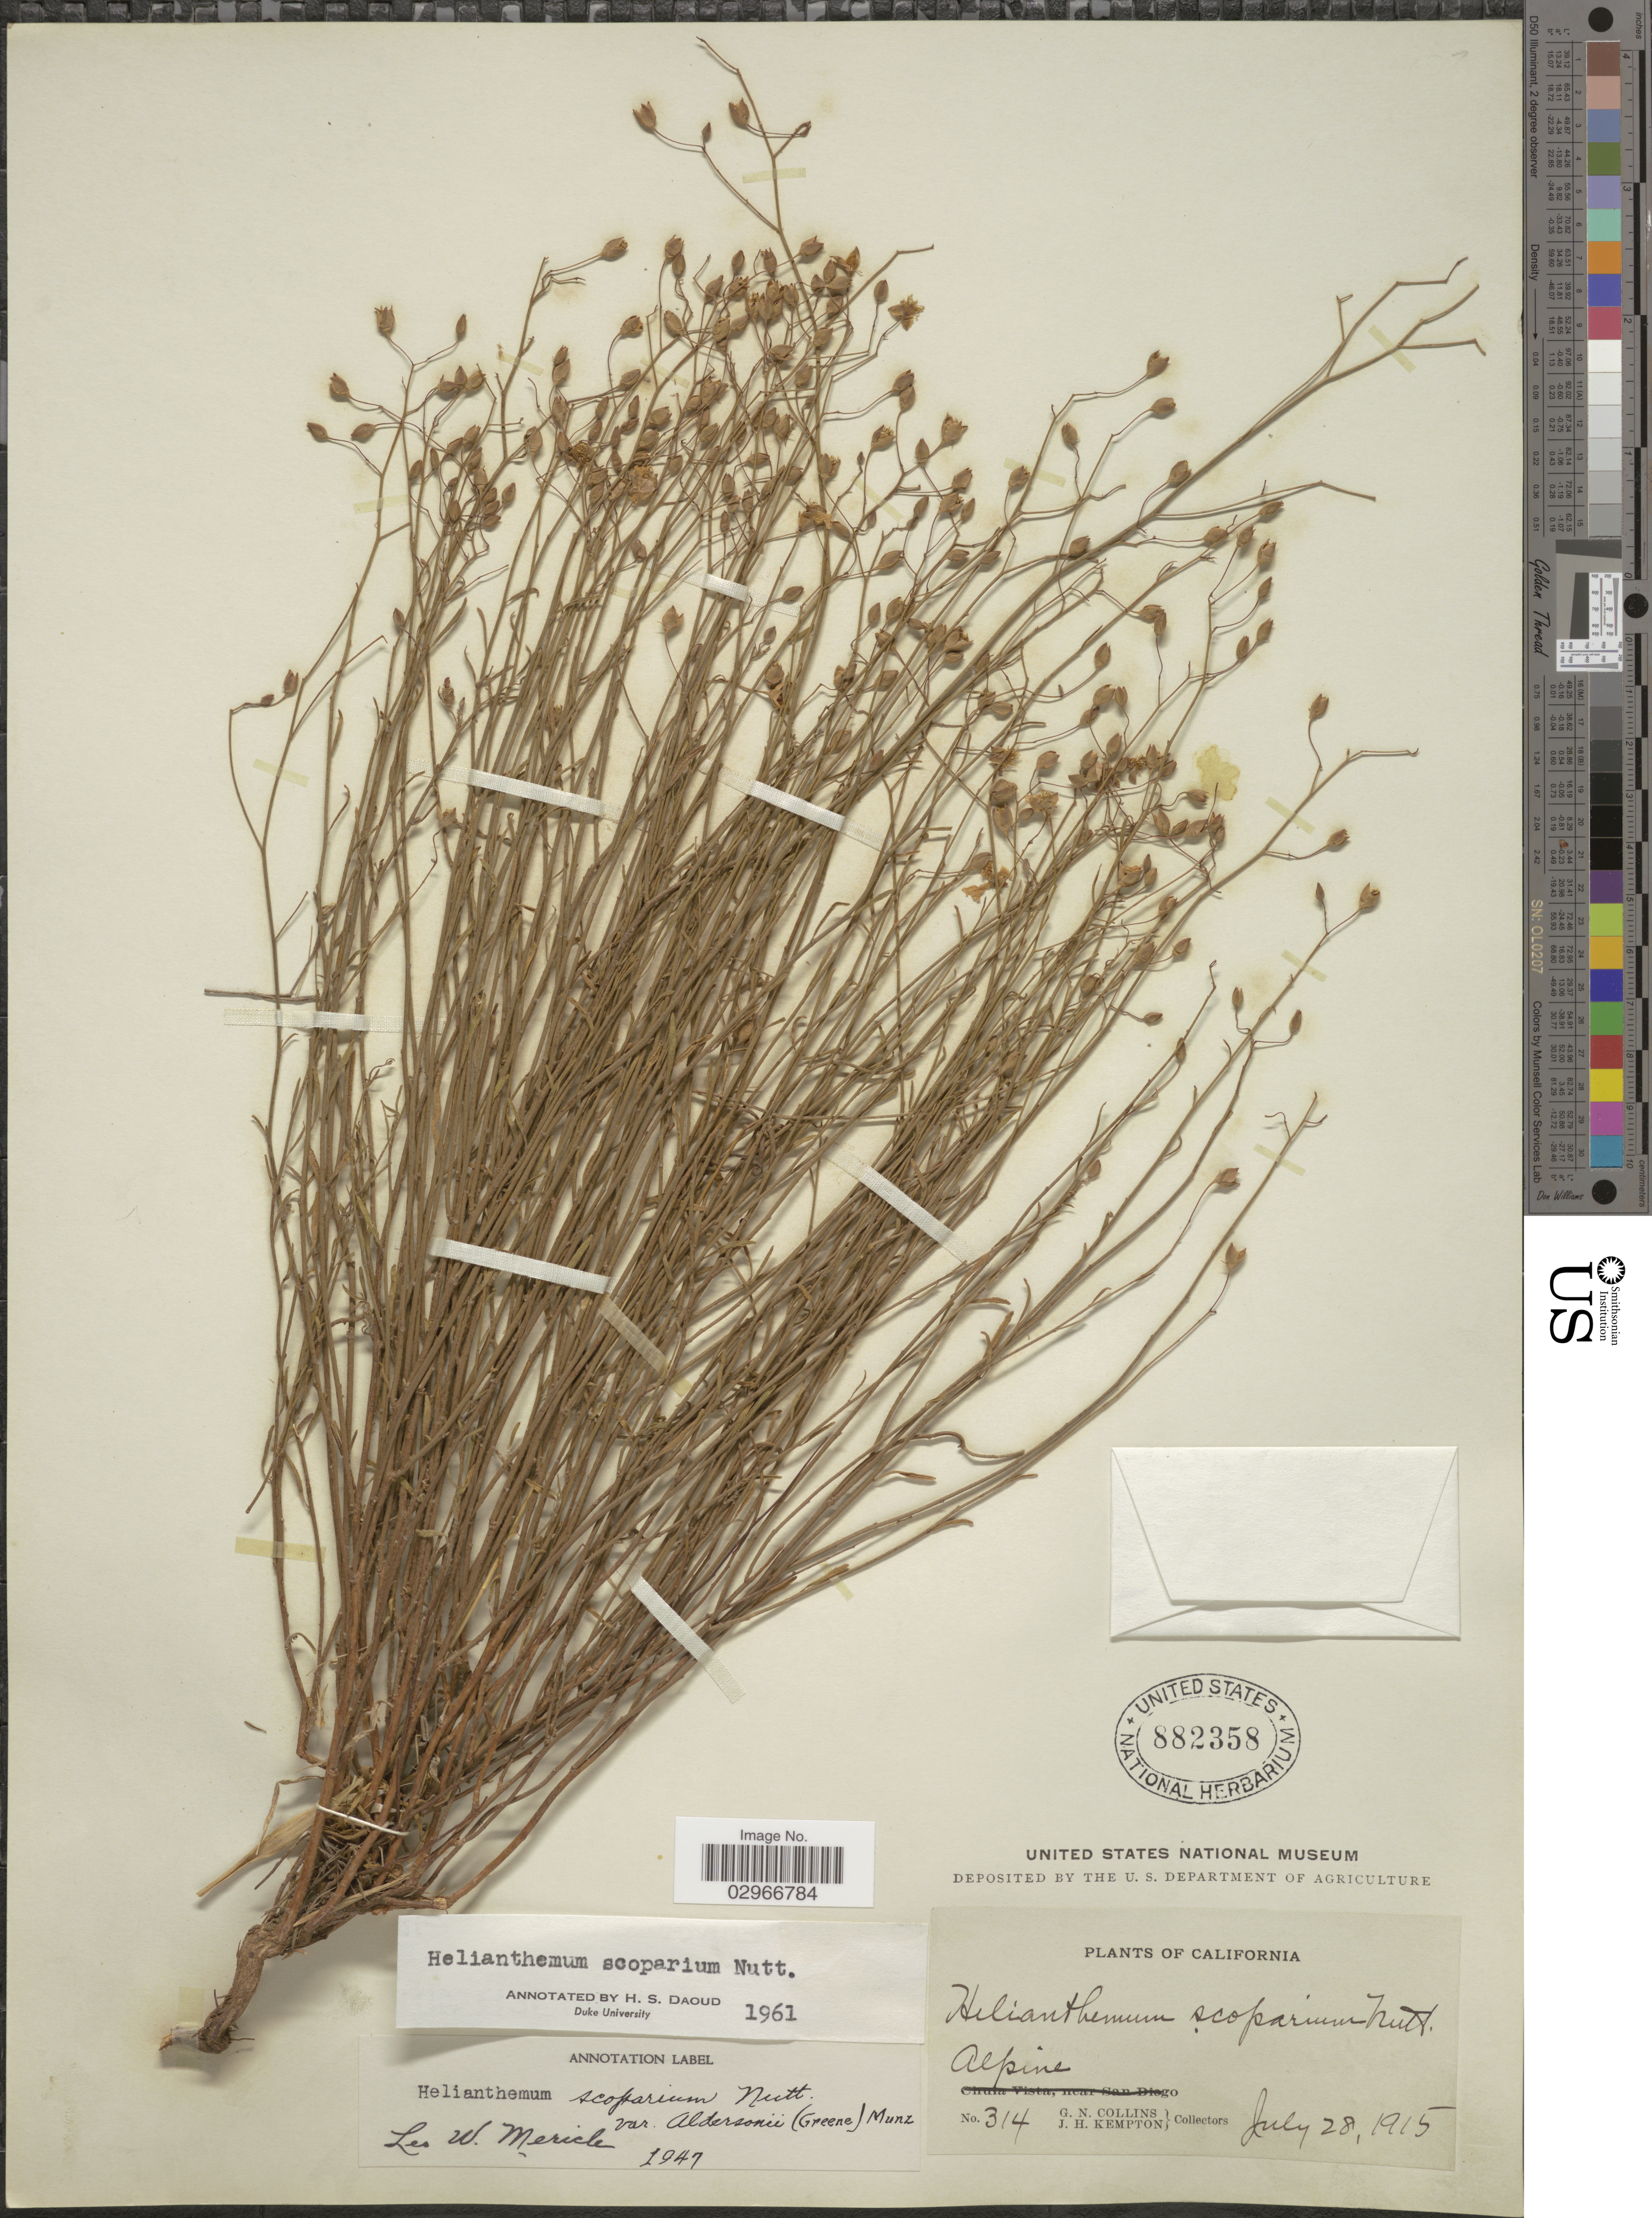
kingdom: Plantae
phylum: Tracheophyta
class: Magnoliopsida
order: Malvales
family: Cistaceae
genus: Helianthemum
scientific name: Helianthemum scoparium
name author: Nutt. ex Torr. & A. Gray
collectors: G. Collins & J. H. Kempton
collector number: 314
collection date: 1915-07-28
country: United States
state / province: California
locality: Alpine.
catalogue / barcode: US 882358